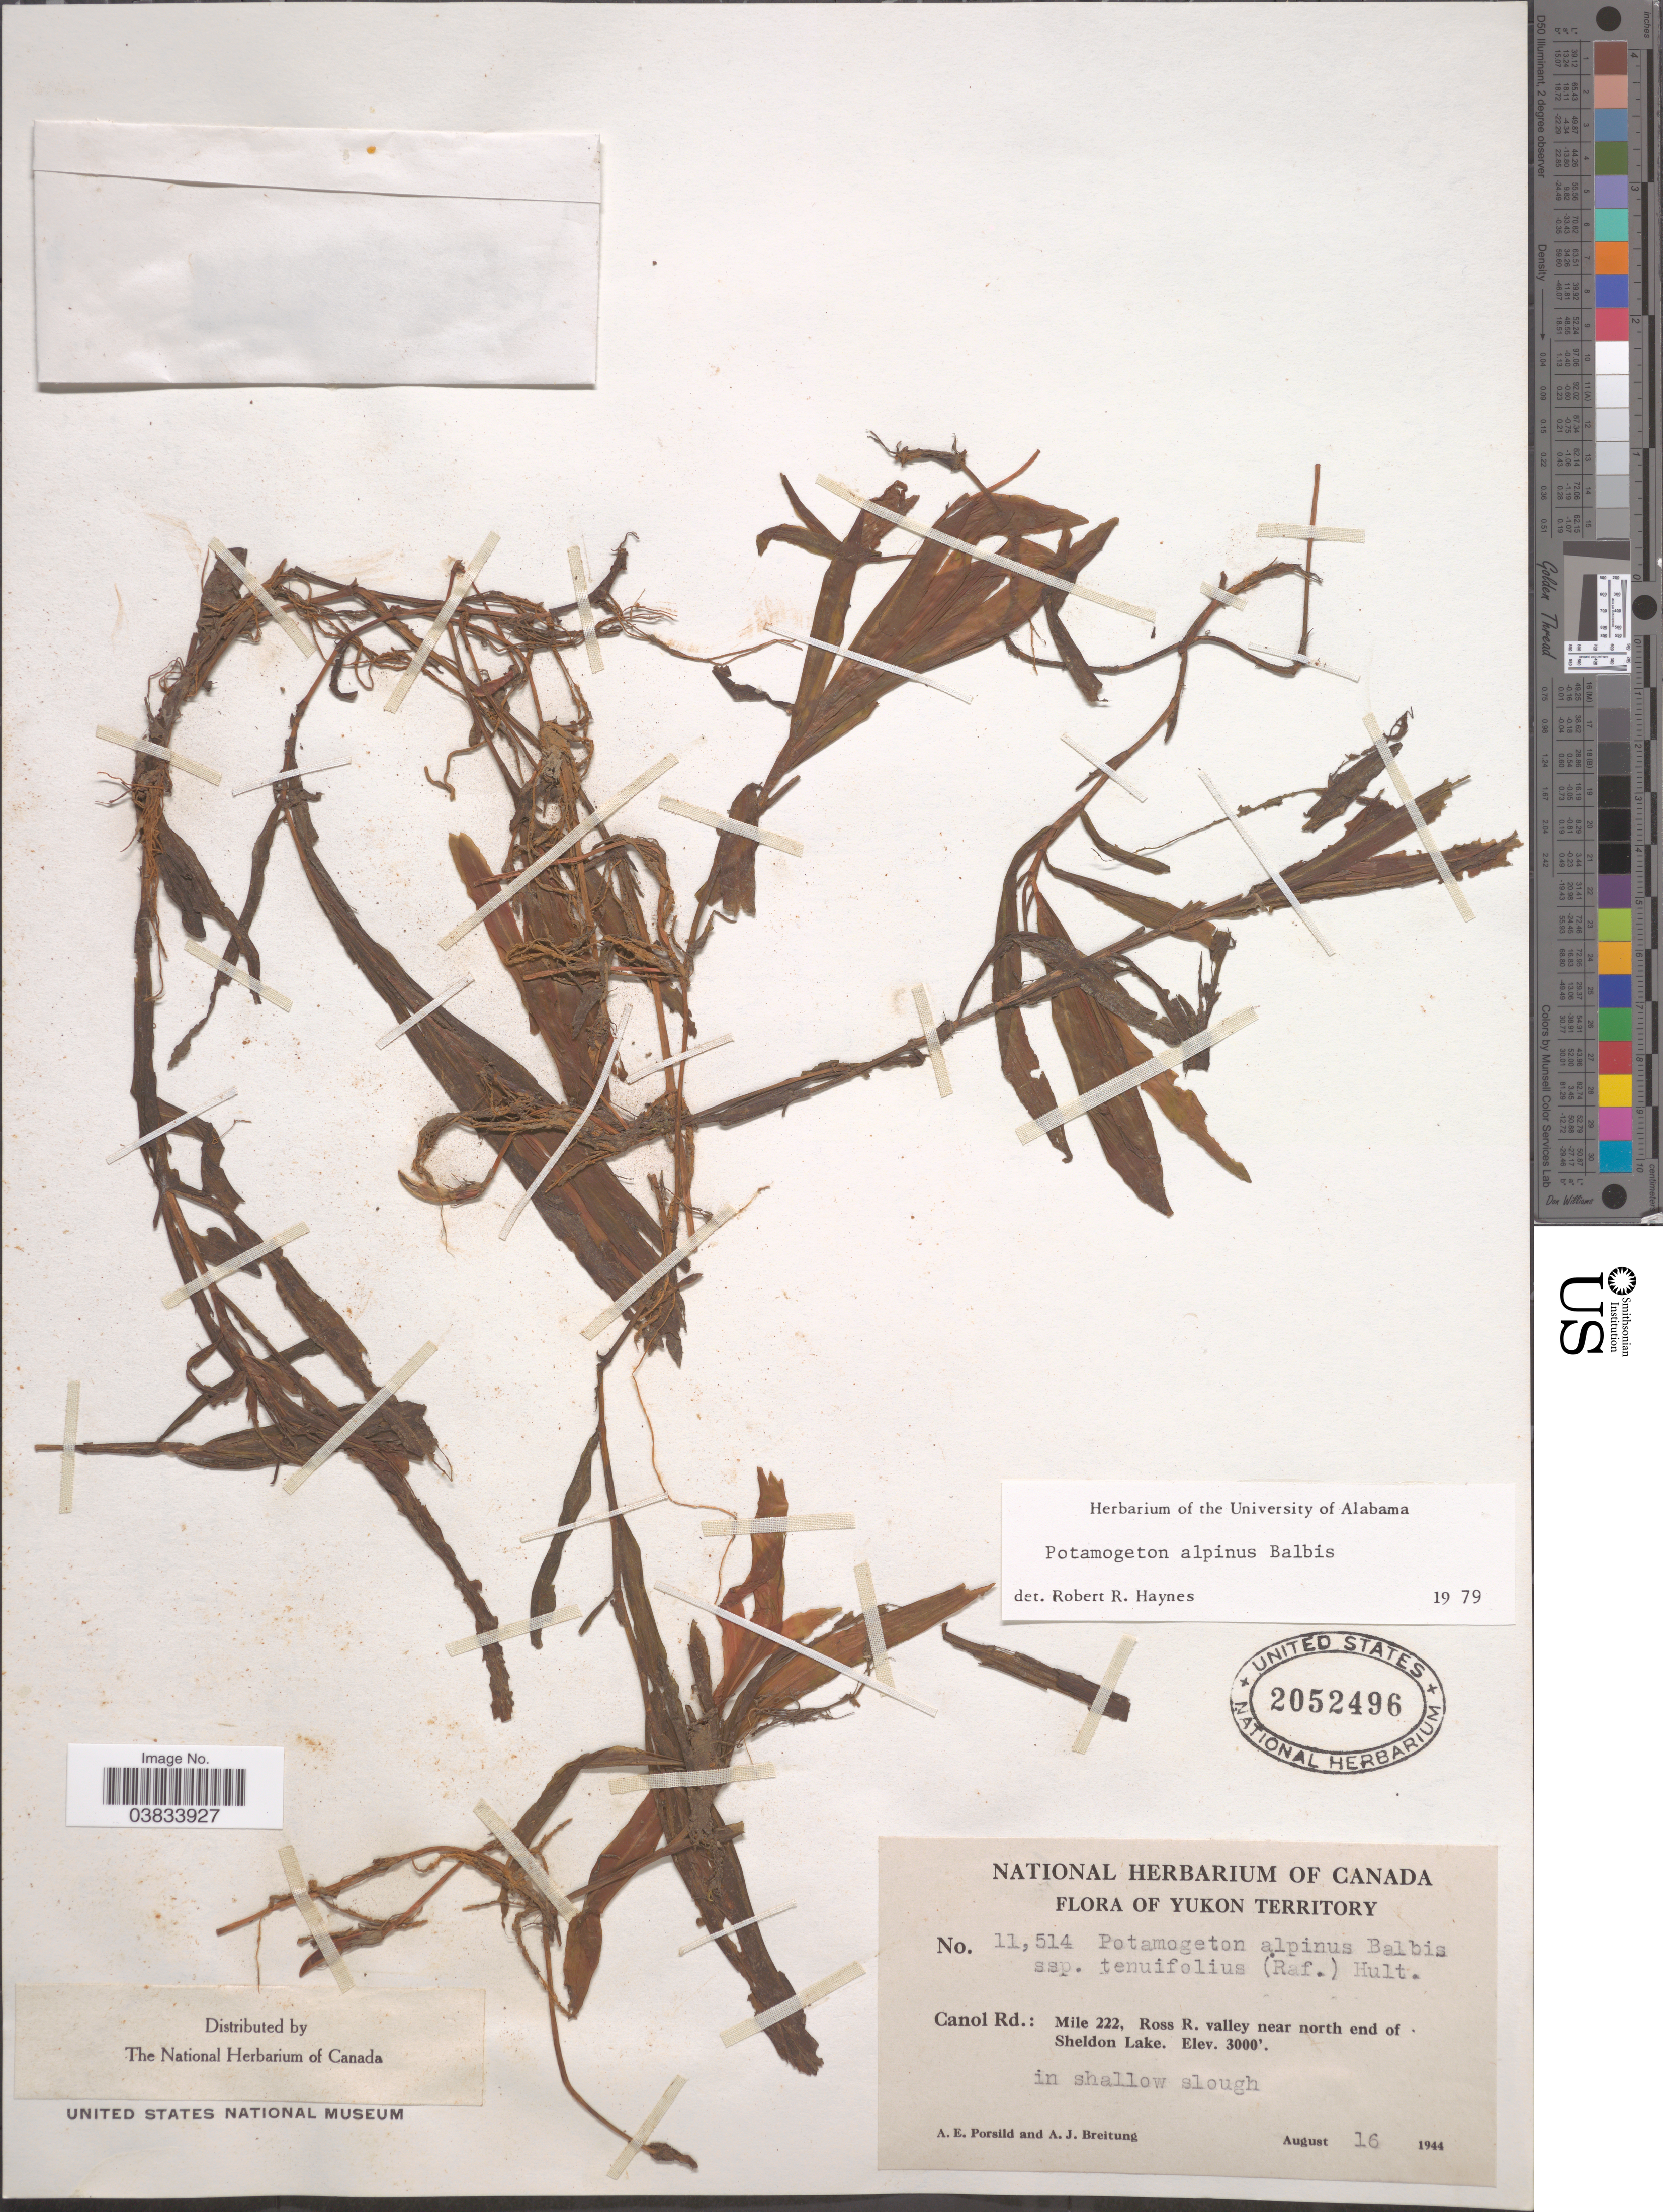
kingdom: Plantae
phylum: Tracheophyta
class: Liliopsida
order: Alismatales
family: Potamogetonaceae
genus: Potamogeton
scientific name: Potamogeton alpinus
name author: Balb.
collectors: A. E. Porsild & A. Breitung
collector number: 11514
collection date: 1944-08-16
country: Canada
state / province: Yukon Territory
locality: Canol Rd.: Mile 222, Ross R. valley near north end of Sheldon Lake.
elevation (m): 914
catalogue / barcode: US 2052496